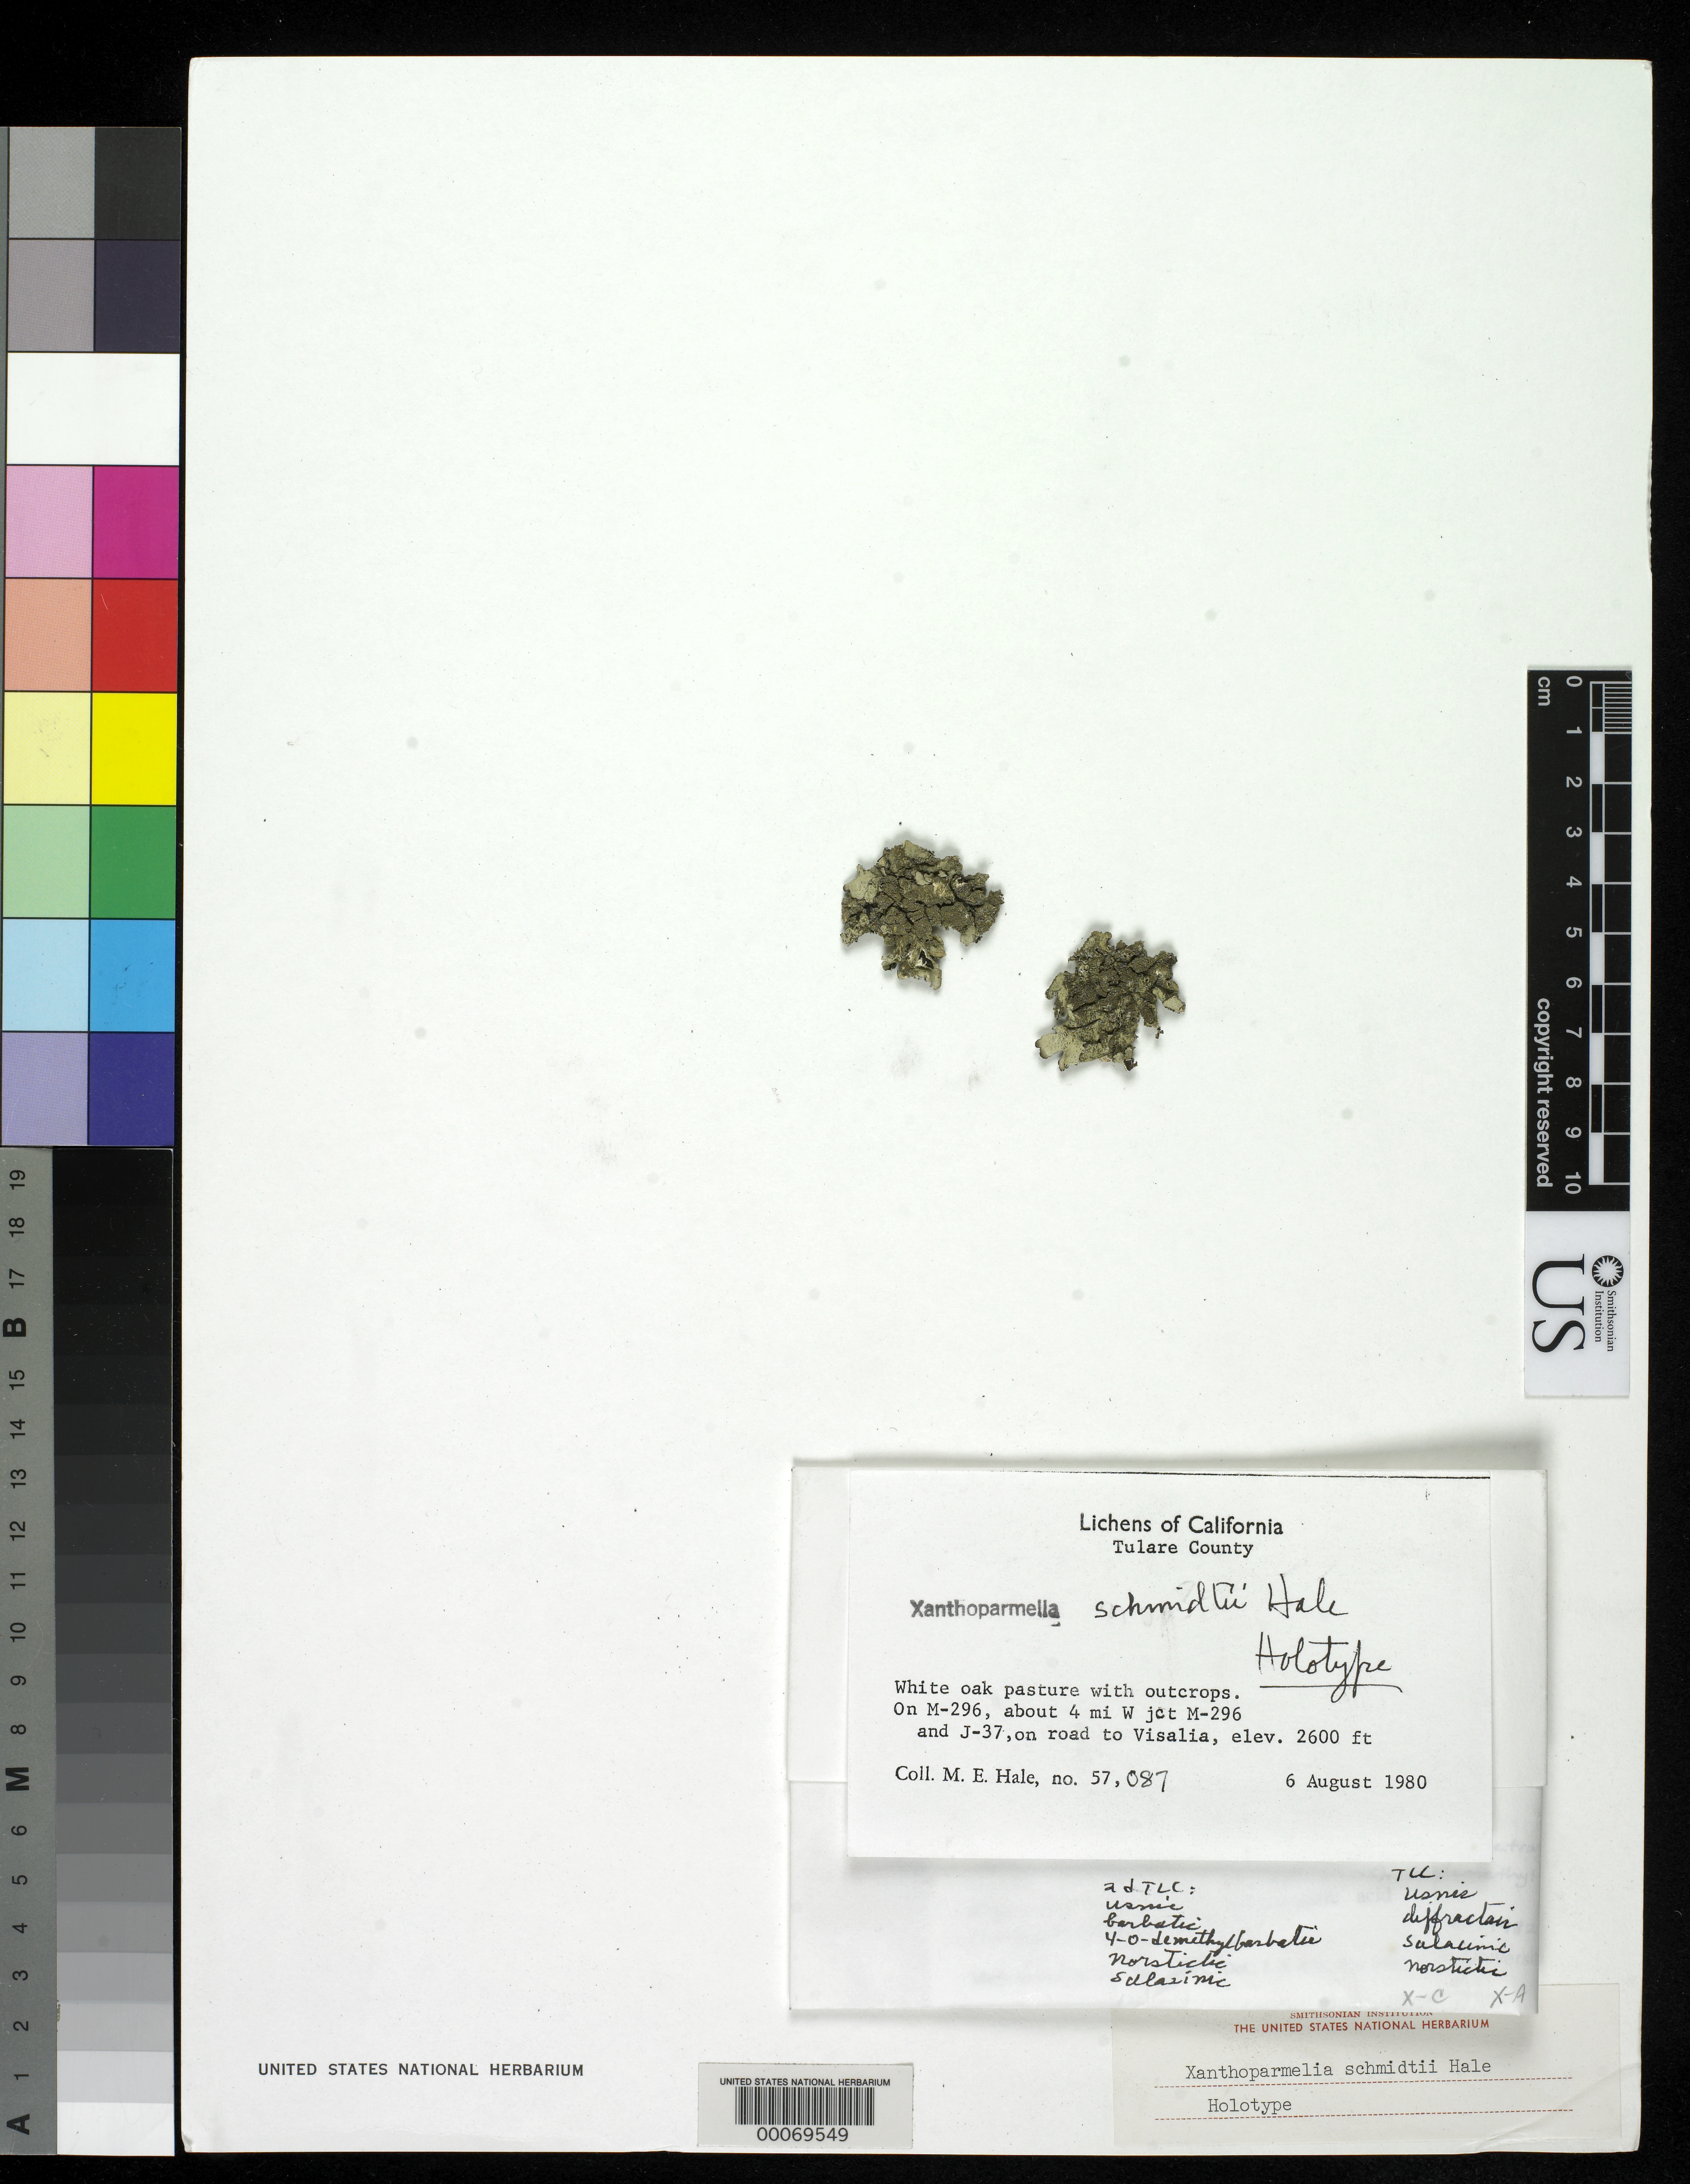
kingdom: Fungi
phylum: Ascomycota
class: Lecanoromycetes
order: Lecanorales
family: Parmeliaceae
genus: Xanthoparmelia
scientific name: Xanthoparmelia schmidtii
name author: Hale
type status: Holotype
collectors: M. Hale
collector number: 57087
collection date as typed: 06 Aug 1980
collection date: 1980-08-06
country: United States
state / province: California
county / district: Tulare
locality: On M-296, about 4 mi W of junction M-296 and J-37, road to Visalia.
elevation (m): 792